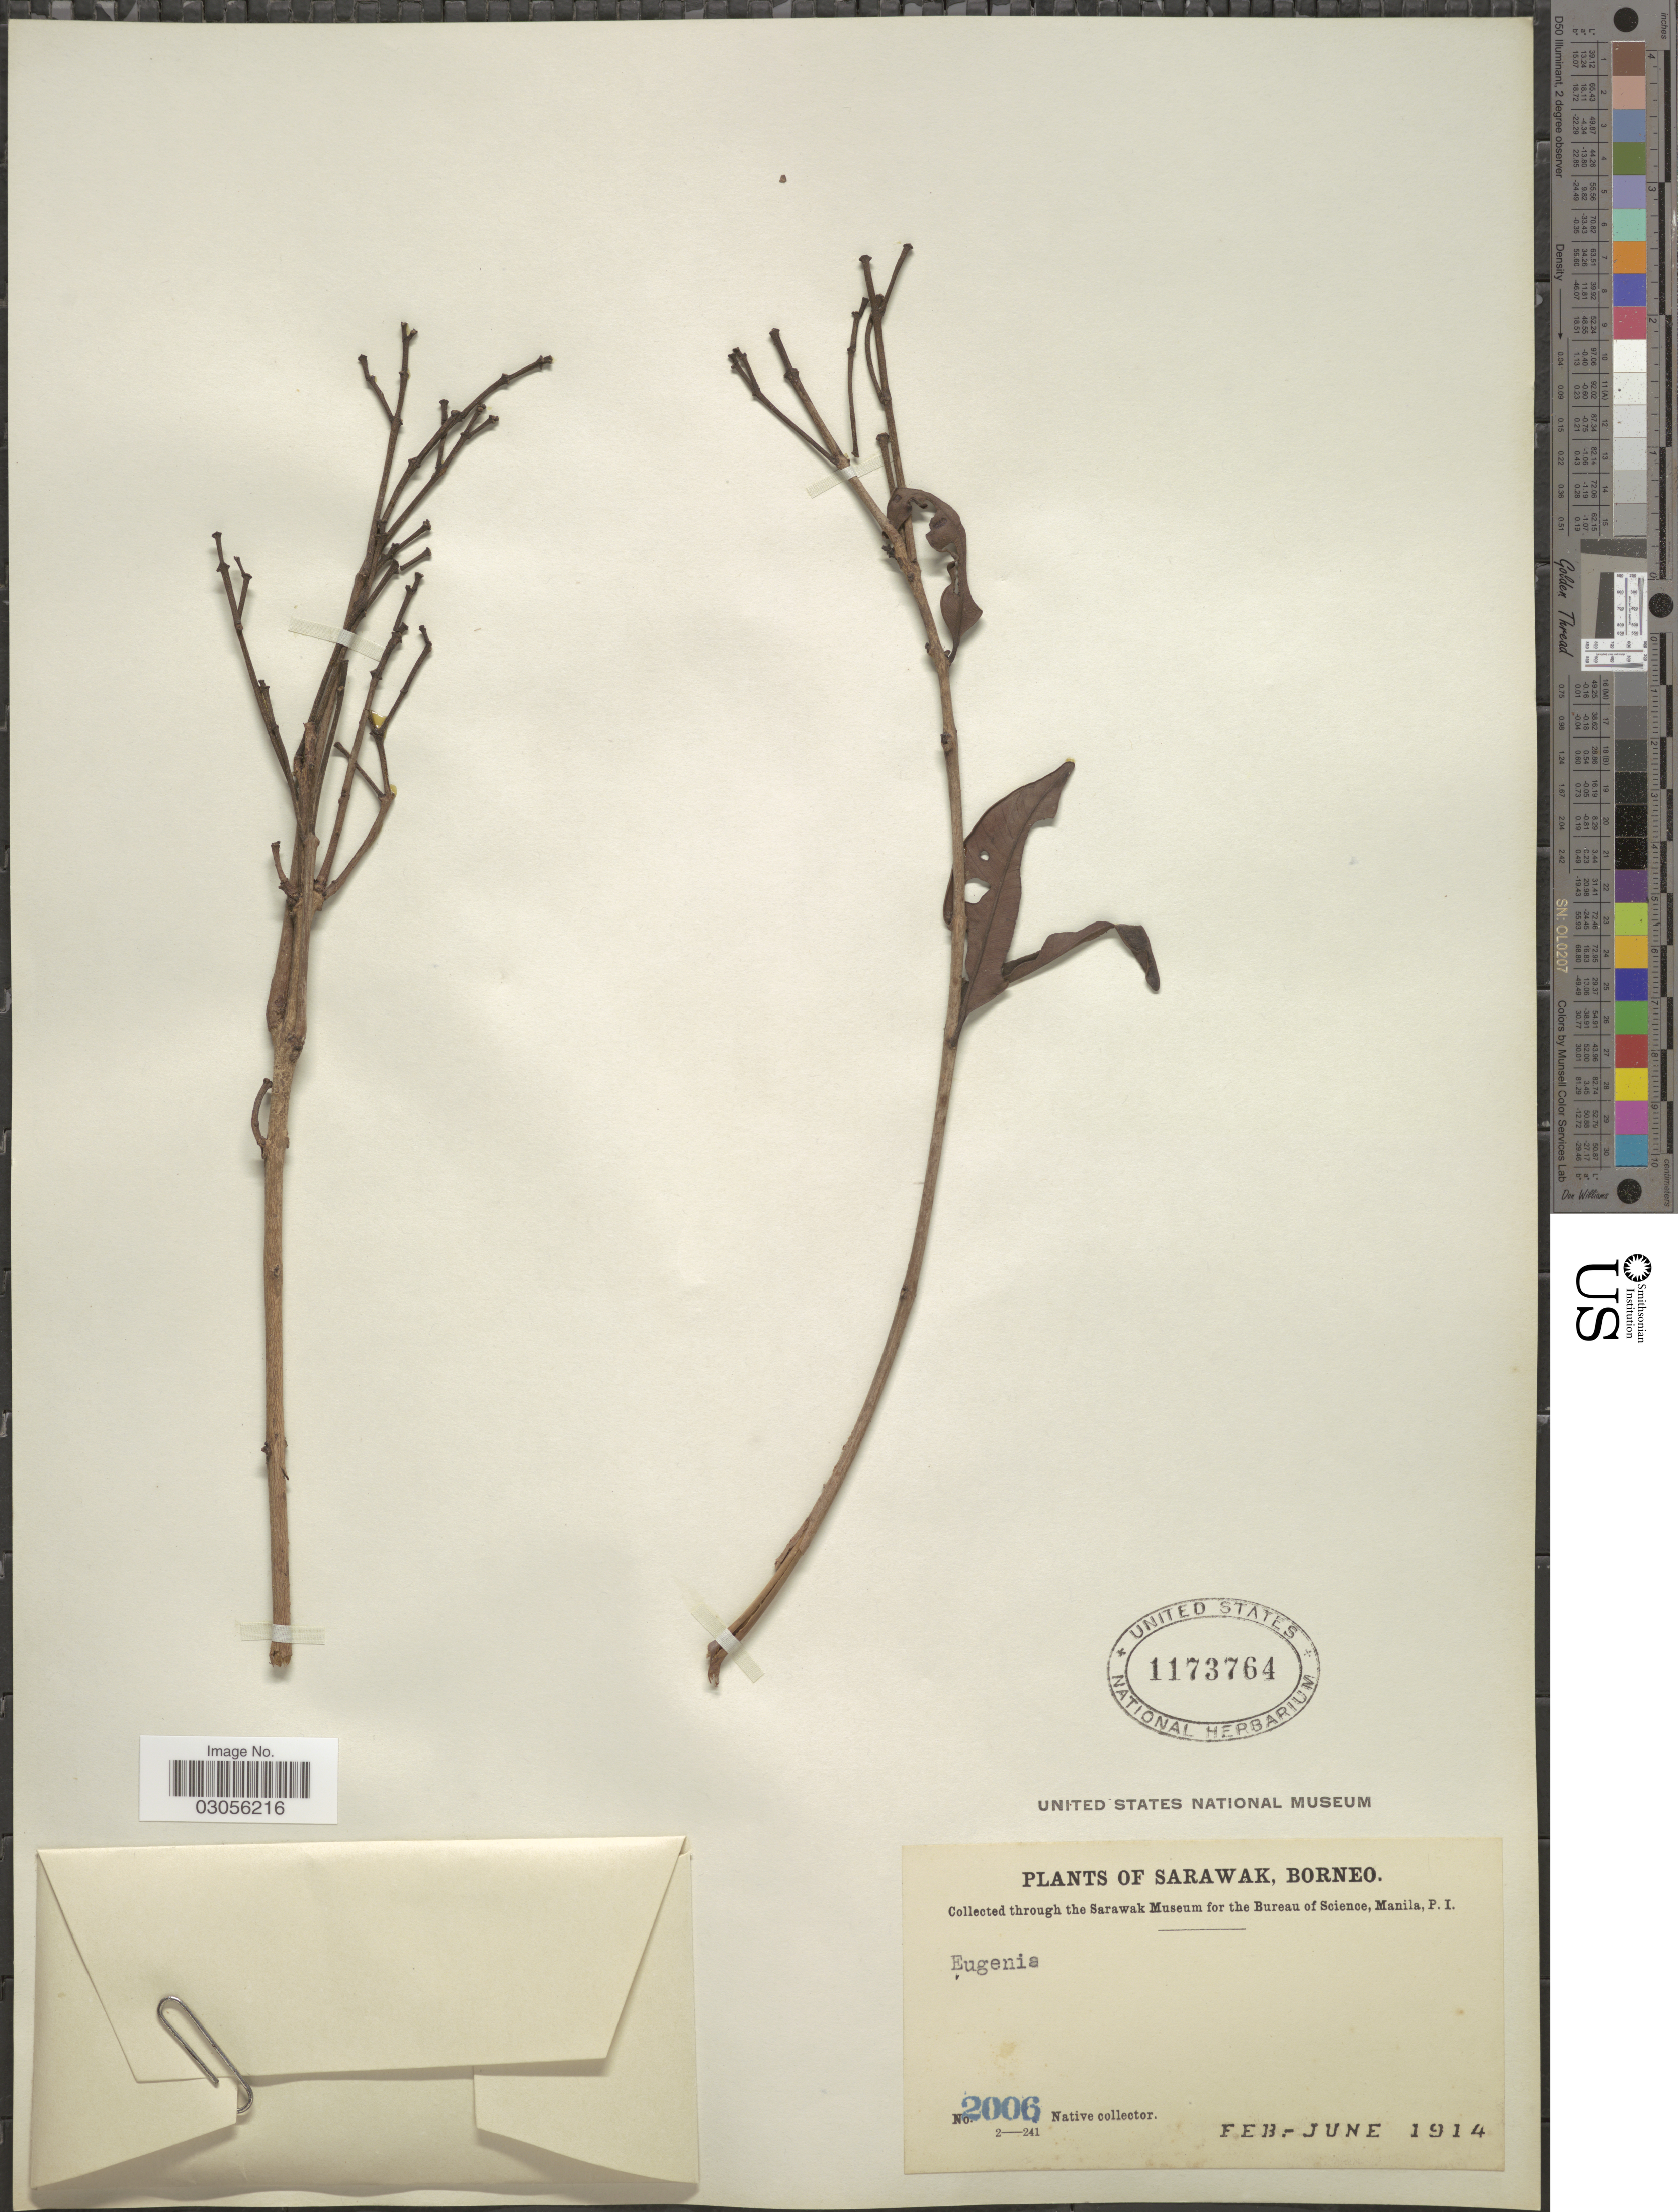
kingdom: Plantae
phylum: Tracheophyta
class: Magnoliopsida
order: Myrtales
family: Myrtaceae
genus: Syzygium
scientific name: Syzygium sp.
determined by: Strong, M. T., (US), Smithsonian Institution - National Museum of Natural History (UNITED STATES)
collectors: Native collector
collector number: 2006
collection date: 1914-02/1914-06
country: Malaysia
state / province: Sarawak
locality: Sarawak, Borneo.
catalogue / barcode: US 1173764